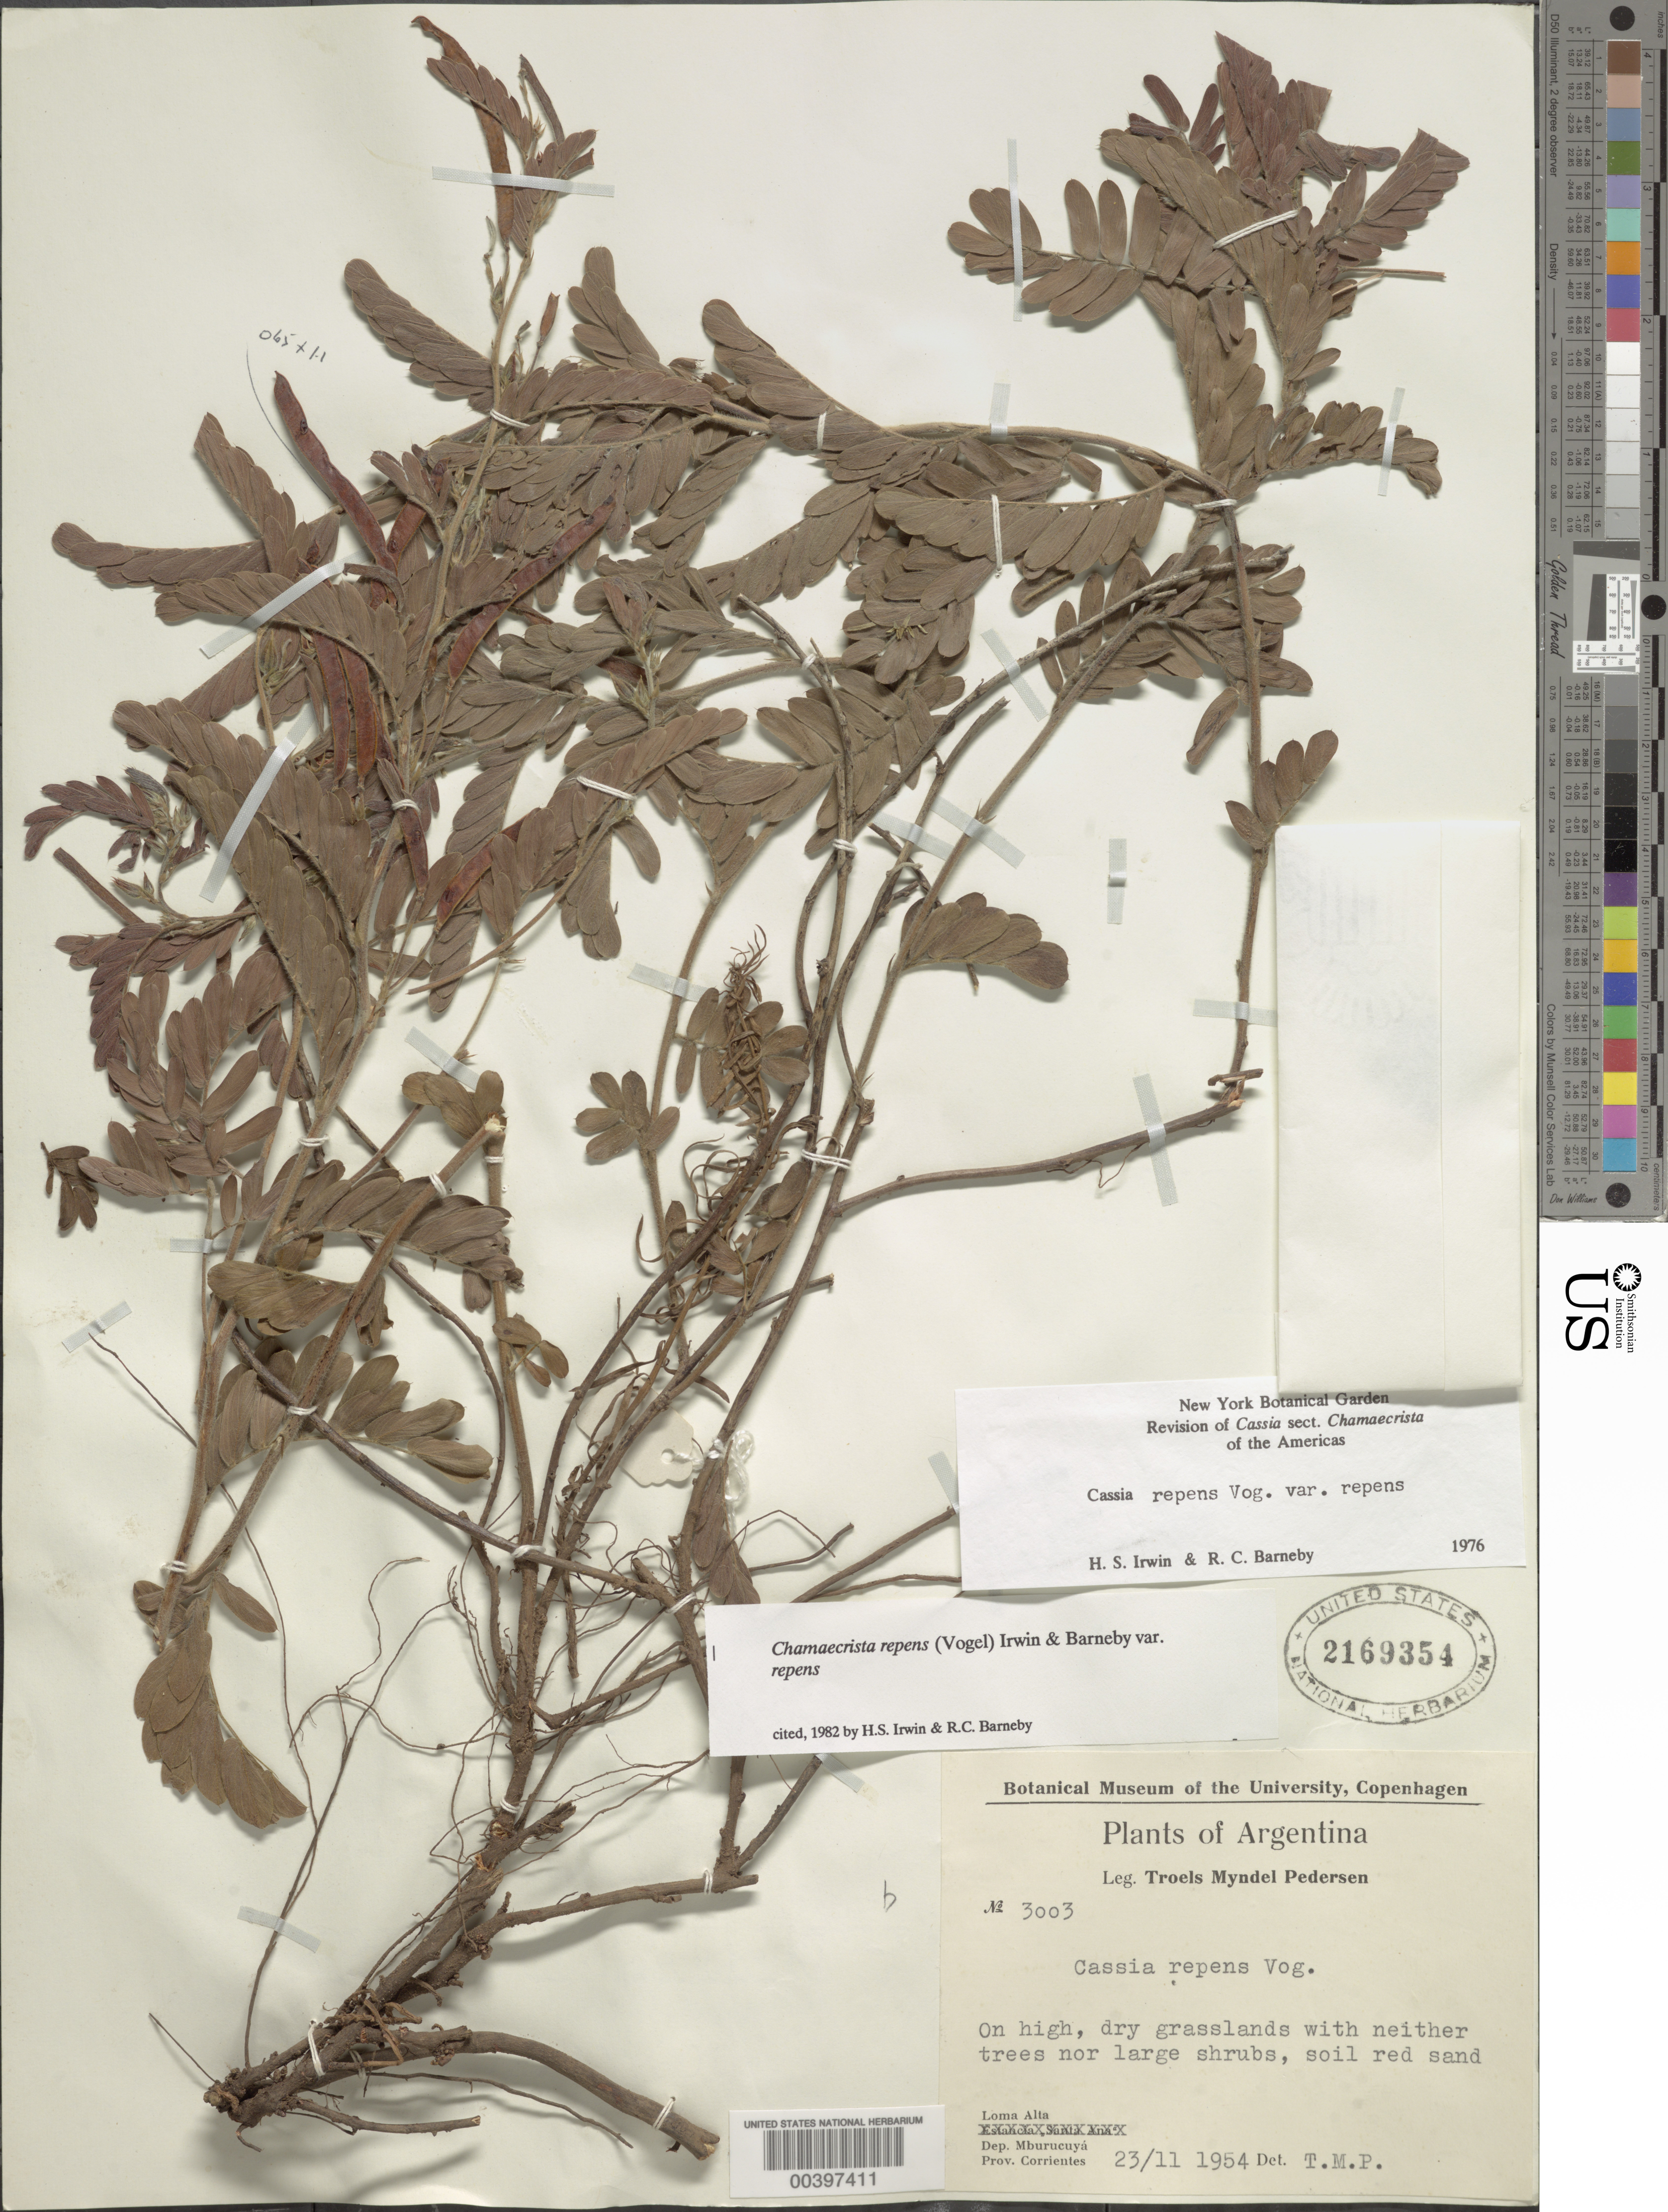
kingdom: Plantae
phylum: Tracheophyta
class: Magnoliopsida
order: Fabales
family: Fabaceae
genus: Chamaecrista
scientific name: Chamaecrista repens var. repens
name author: (Vogel) H.S. Irwin & Barneby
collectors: T. M. Pedersen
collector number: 3003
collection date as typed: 23 Nov 1954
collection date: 1954-11-23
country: Argentina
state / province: Corrientes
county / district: Mburucuyá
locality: Loma Alta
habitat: On hig, dry grasslands with neither trees no large shrubs, soil red sand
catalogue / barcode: US 2169354